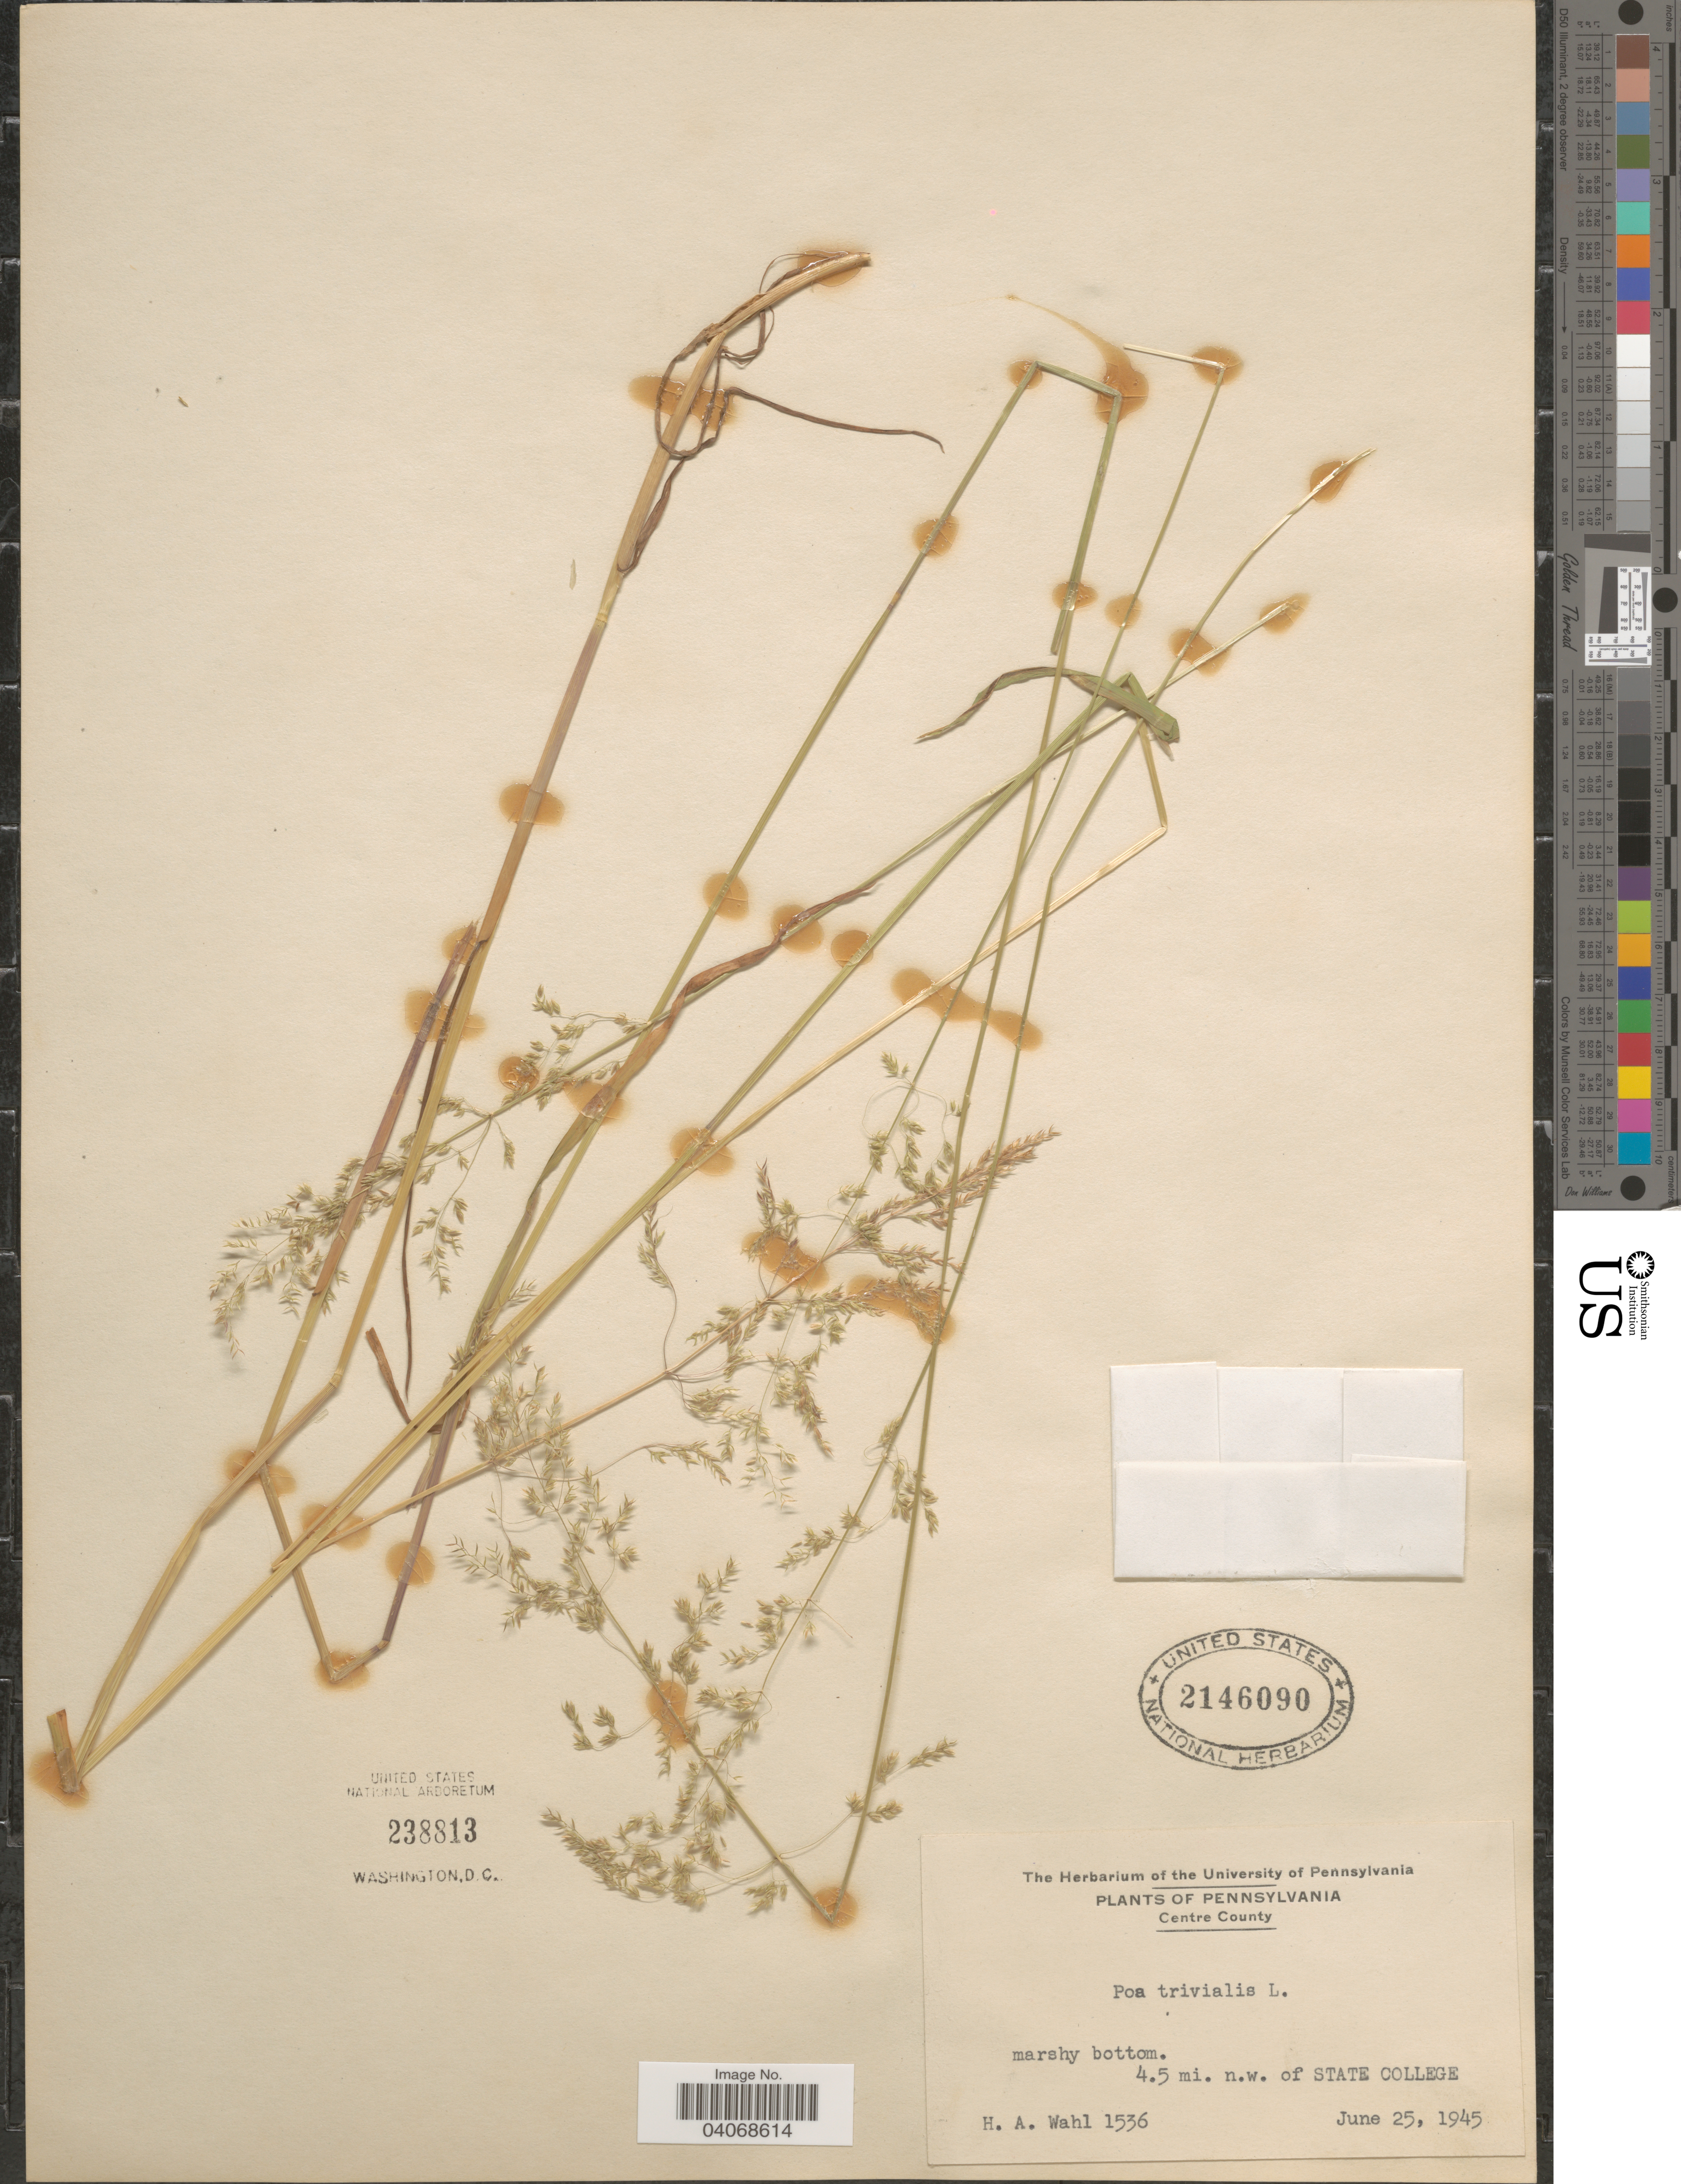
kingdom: Plantae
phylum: Tracheophyta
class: Liliopsida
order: Poales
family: Poaceae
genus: Poa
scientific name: Poa trivialis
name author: L.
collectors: H. A. Wahl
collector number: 1536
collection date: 1945-06-25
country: United States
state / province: Pennsylvania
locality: Centre County. Marshy bottom. 4.5 mi. n.w. of State College.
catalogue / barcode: US 2146090